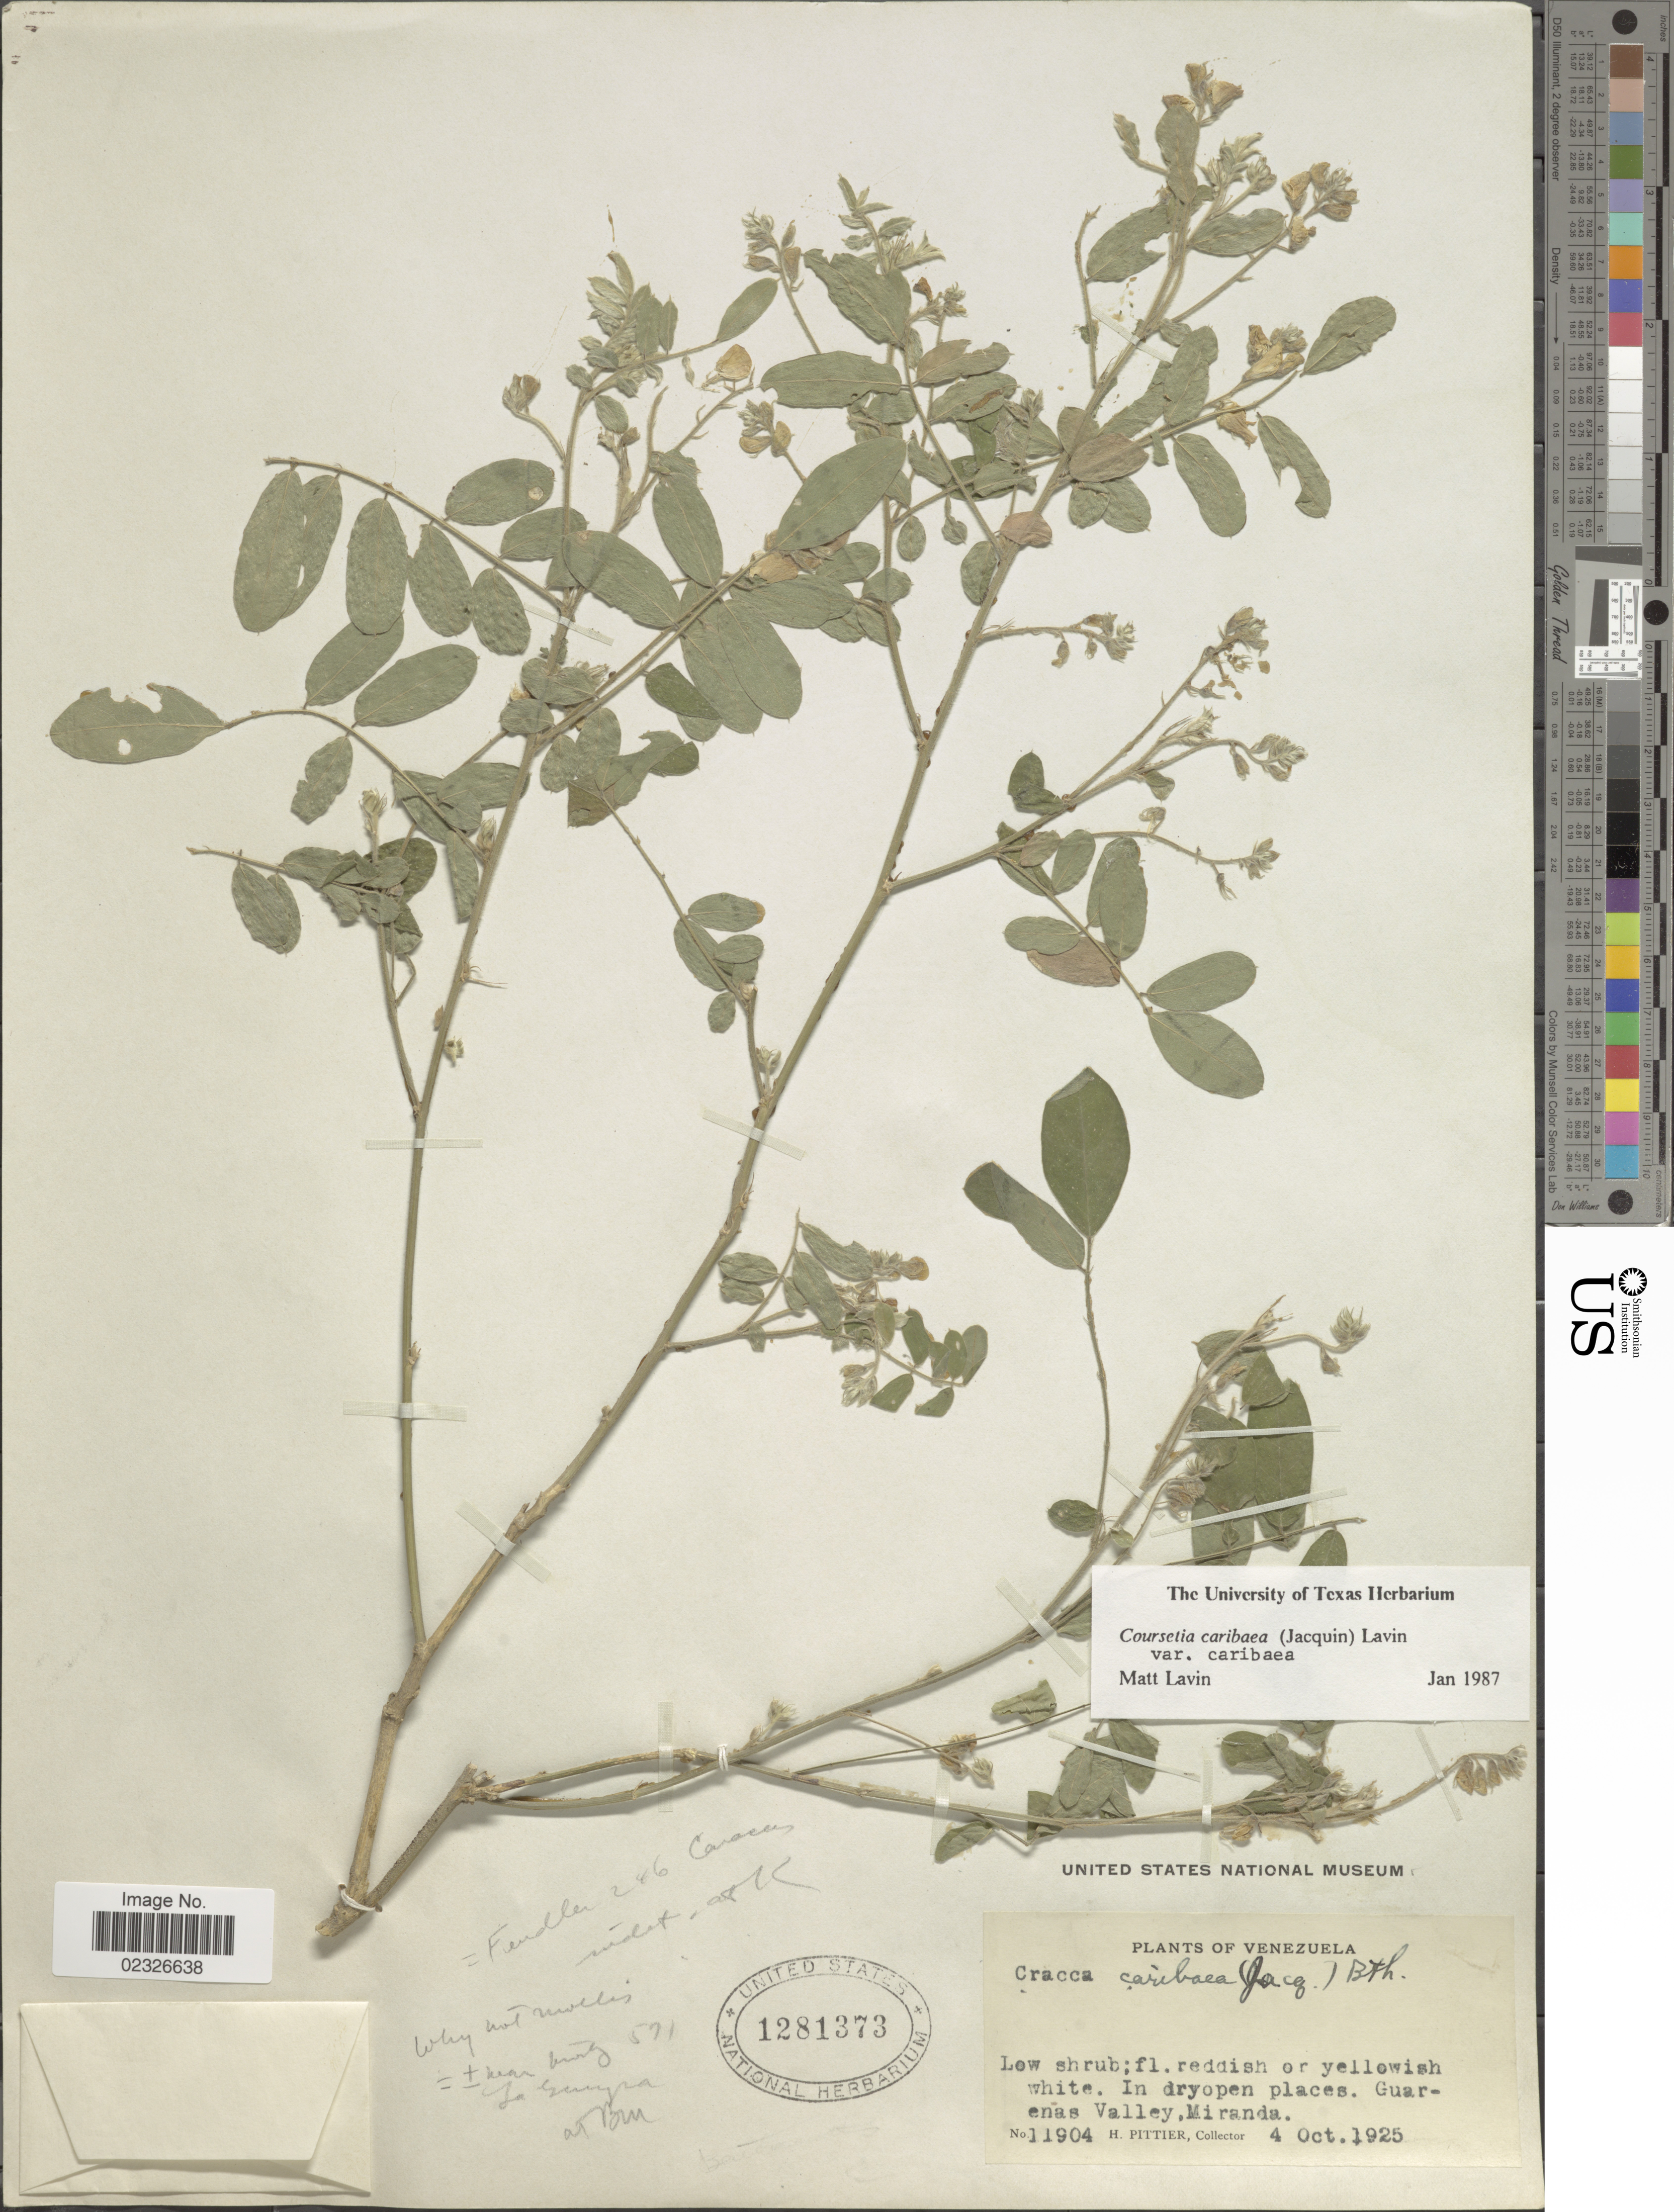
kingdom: Plantae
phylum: Tracheophyta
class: Magnoliopsida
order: Fabales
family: Fabaceae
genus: Coursetia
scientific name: Coursetia caribaea var. caribaea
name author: (Jacq.) Lavin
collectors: H. F. Pittier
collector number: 11904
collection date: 1925-10-04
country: Venezuela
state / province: Miranda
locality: Guarenas Valley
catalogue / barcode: US 1281373